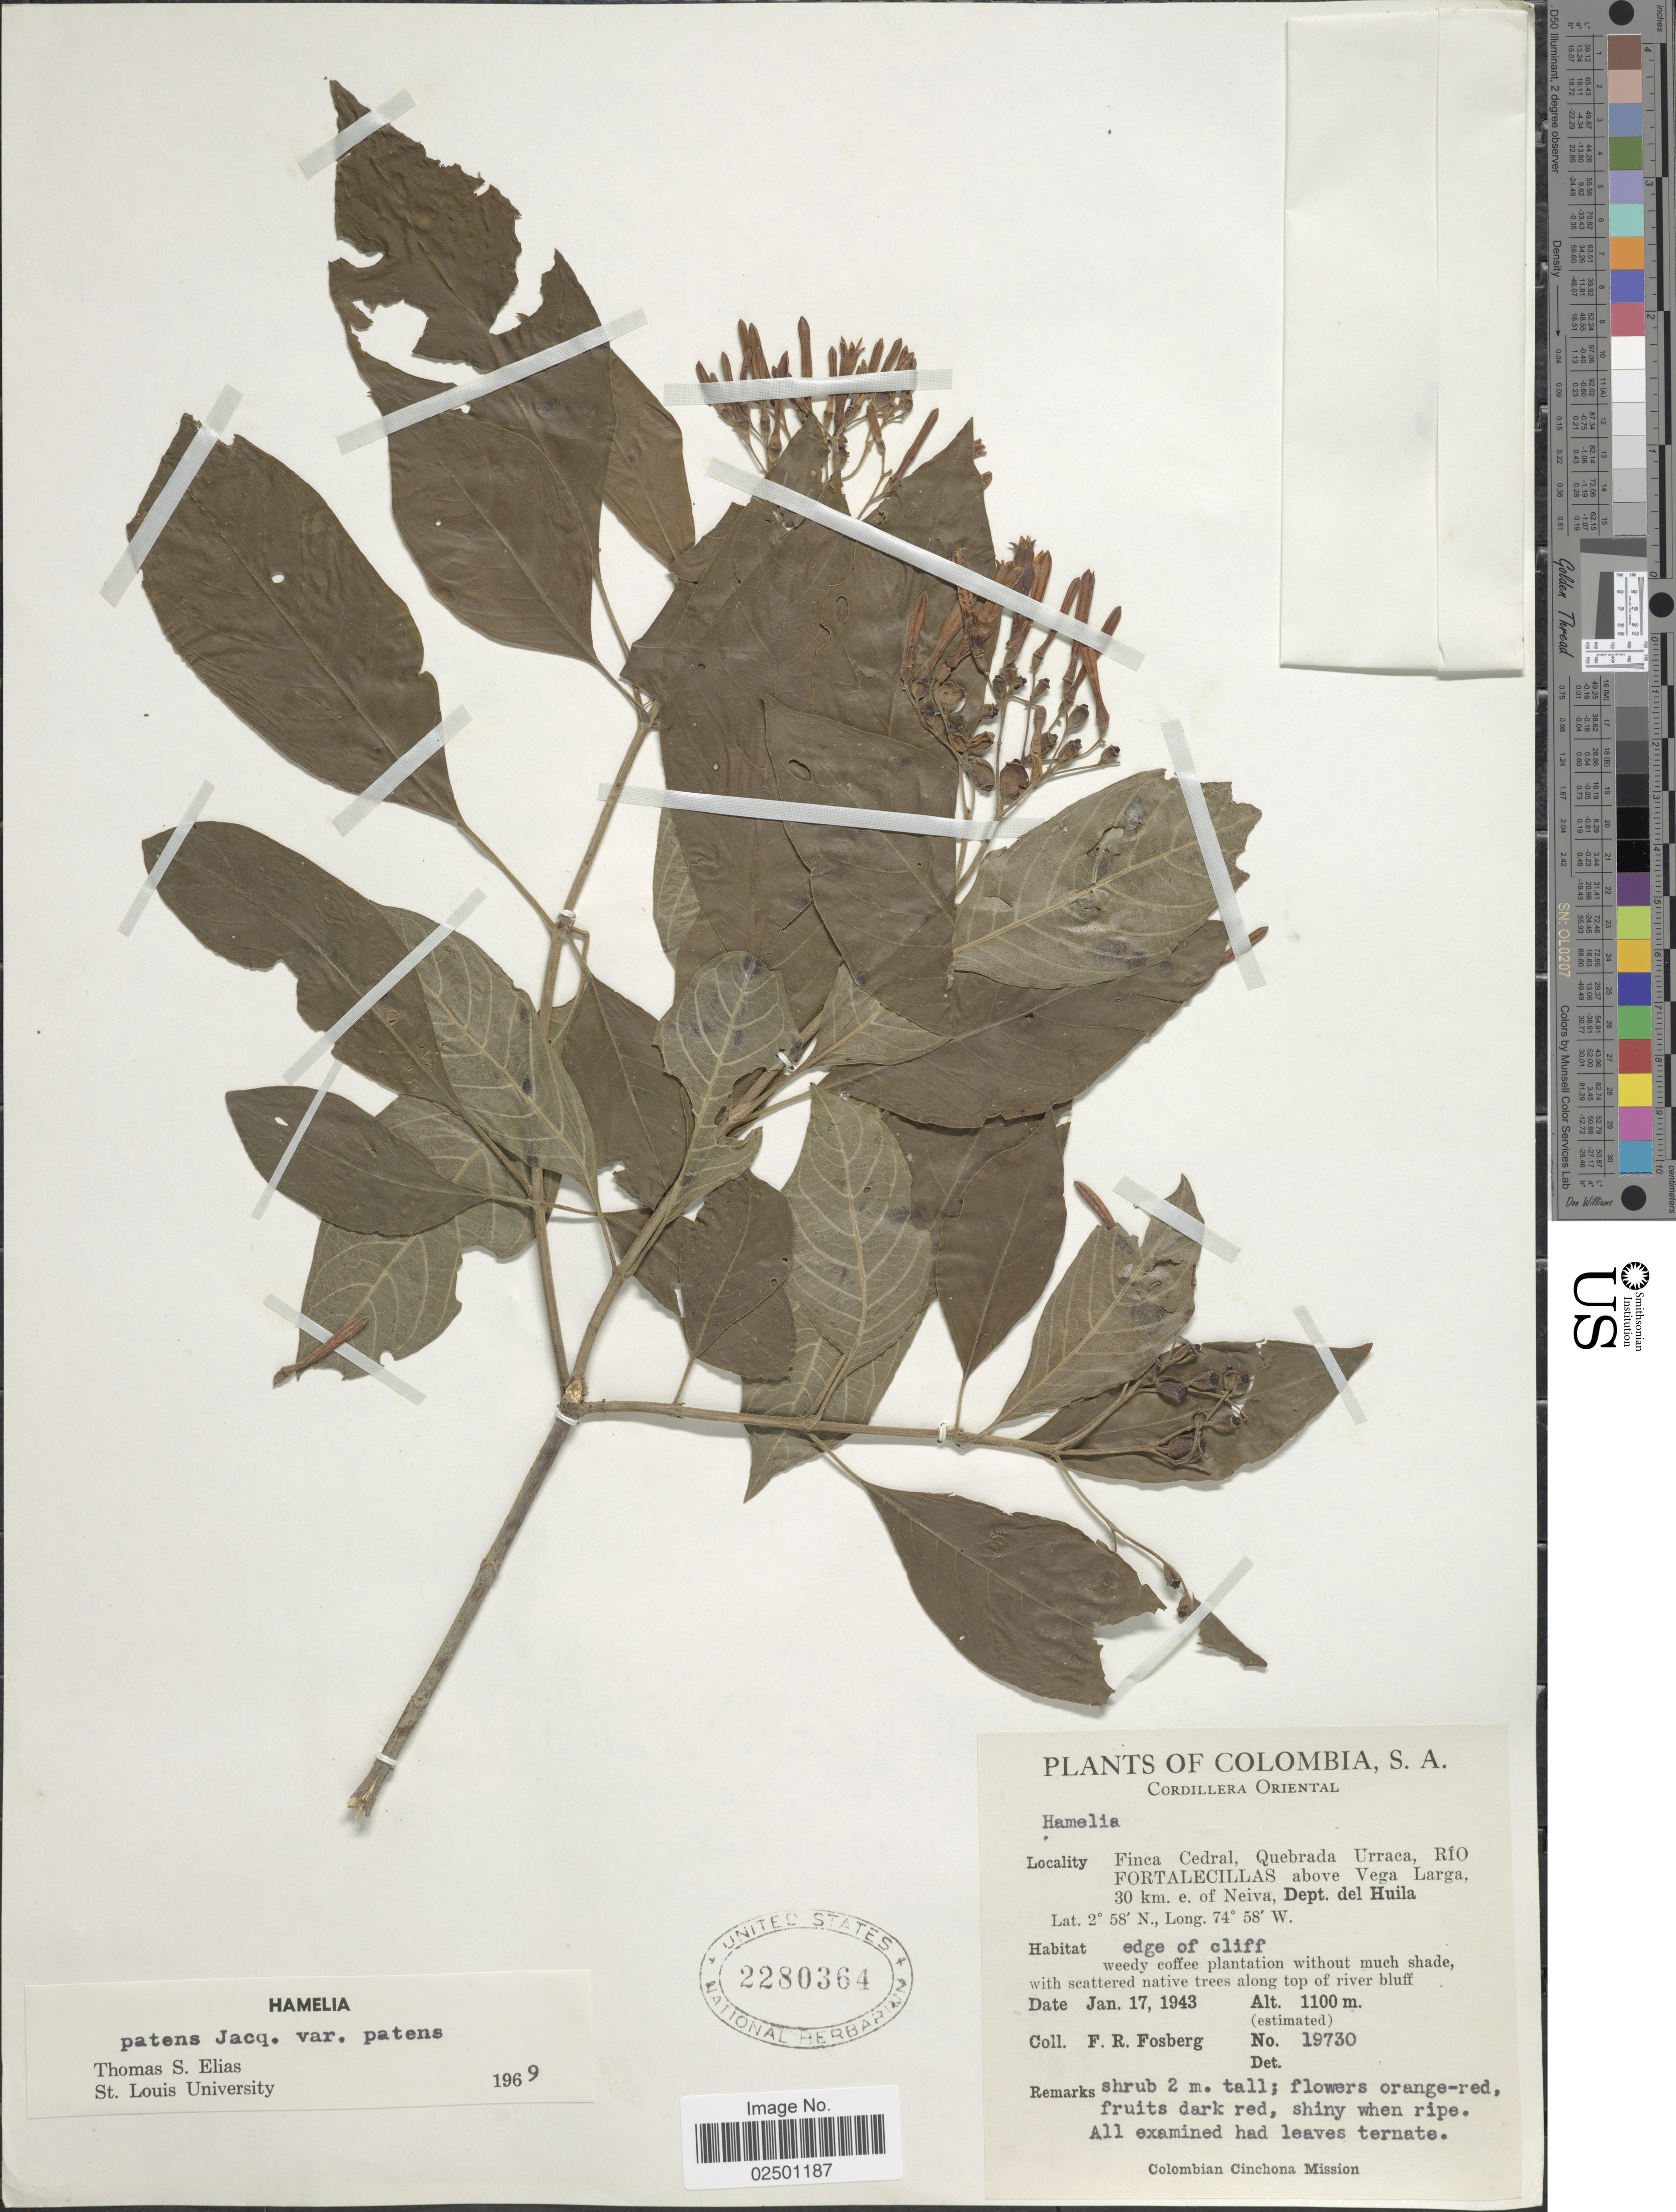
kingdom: Plantae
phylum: Tracheophyta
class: Magnoliopsida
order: Gentianales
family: Rubiaceae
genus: Hamelia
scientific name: Hamelia patens var. patens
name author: Jacq.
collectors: F. R. Fosberg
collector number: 19730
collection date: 1943-01-17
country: Colombia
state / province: Huila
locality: Cordillera Oriental. Finca Cedral, Quebrada Urraca, Rio Fortalecillas above Vega Larga, 30 km. E. of Neiva, Dept. del Huila.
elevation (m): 1100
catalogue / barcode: US 2280364